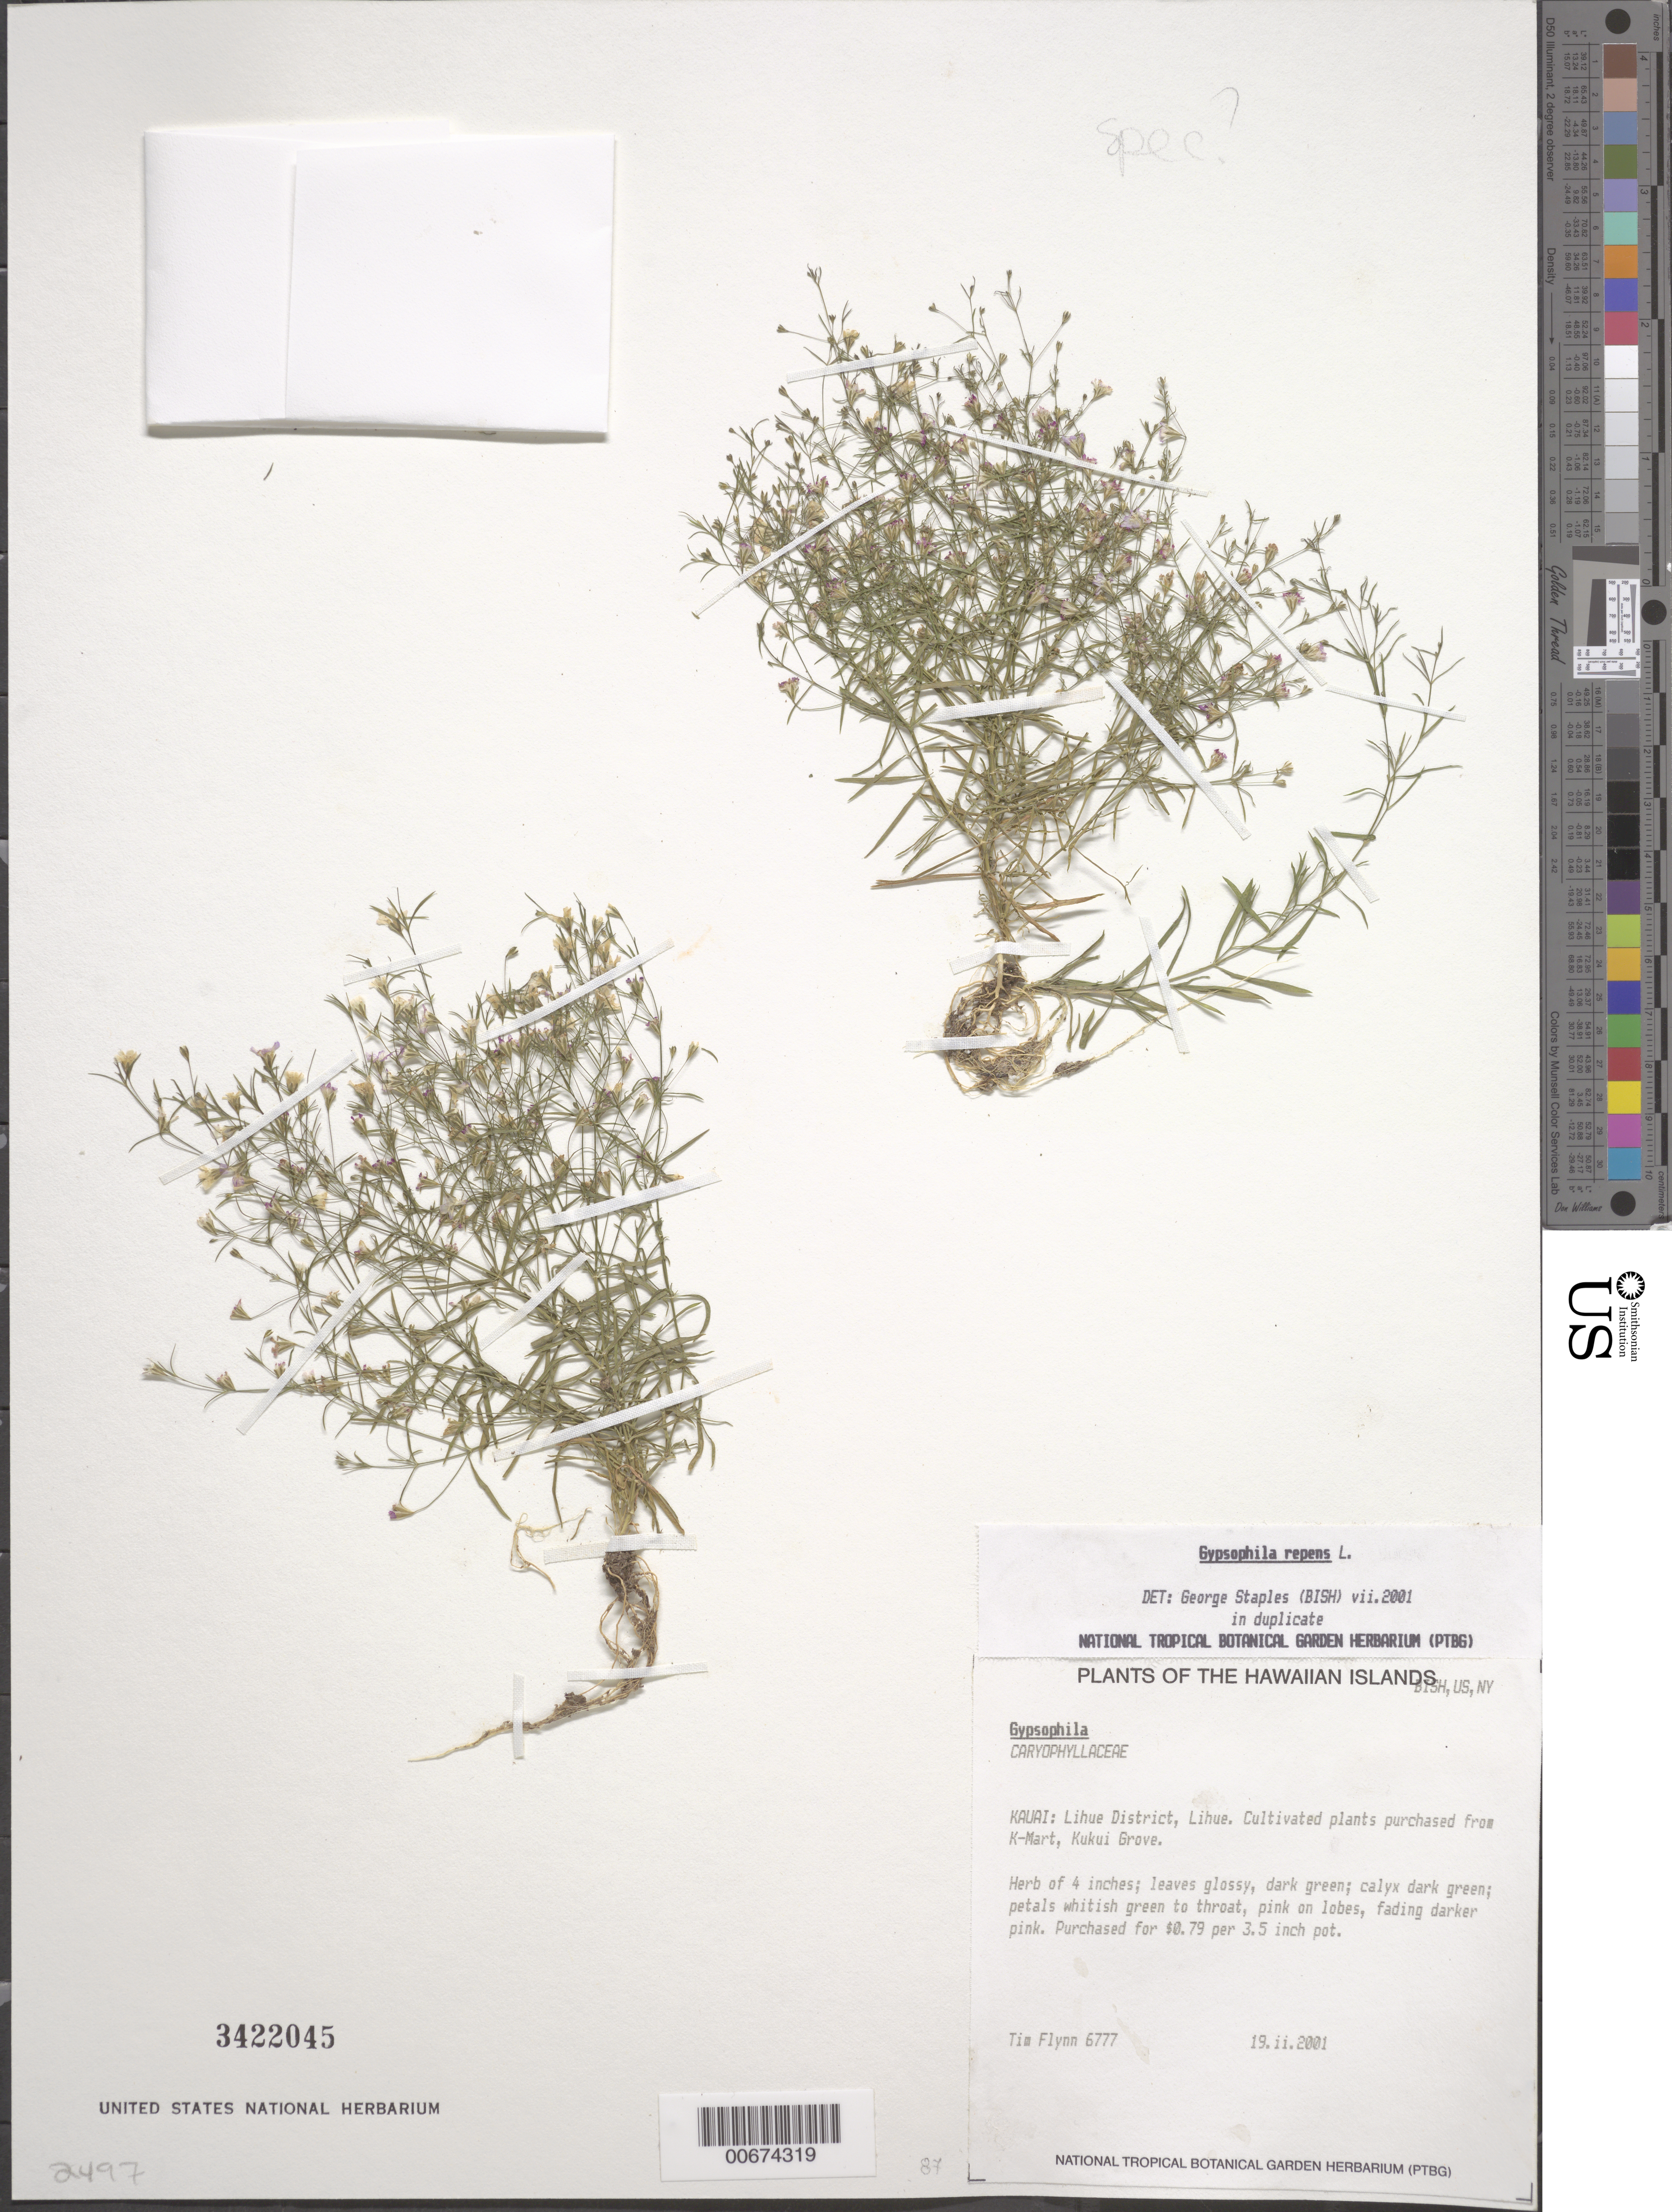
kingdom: Plantae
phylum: Tracheophyta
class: Magnoliopsida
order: Caryophyllales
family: Caryophyllaceae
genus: Gypsophila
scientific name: Gypsophila repens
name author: L.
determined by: Staples, G. W.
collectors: T. W. Flynn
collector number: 6777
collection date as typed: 19 Feb 2001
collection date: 2001-02-19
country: United States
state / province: Hawaii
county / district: Kauai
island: Kaua'i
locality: Lihue District, Lihue, purchased from K-Mart, Kukui Grove.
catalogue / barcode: US 3422045